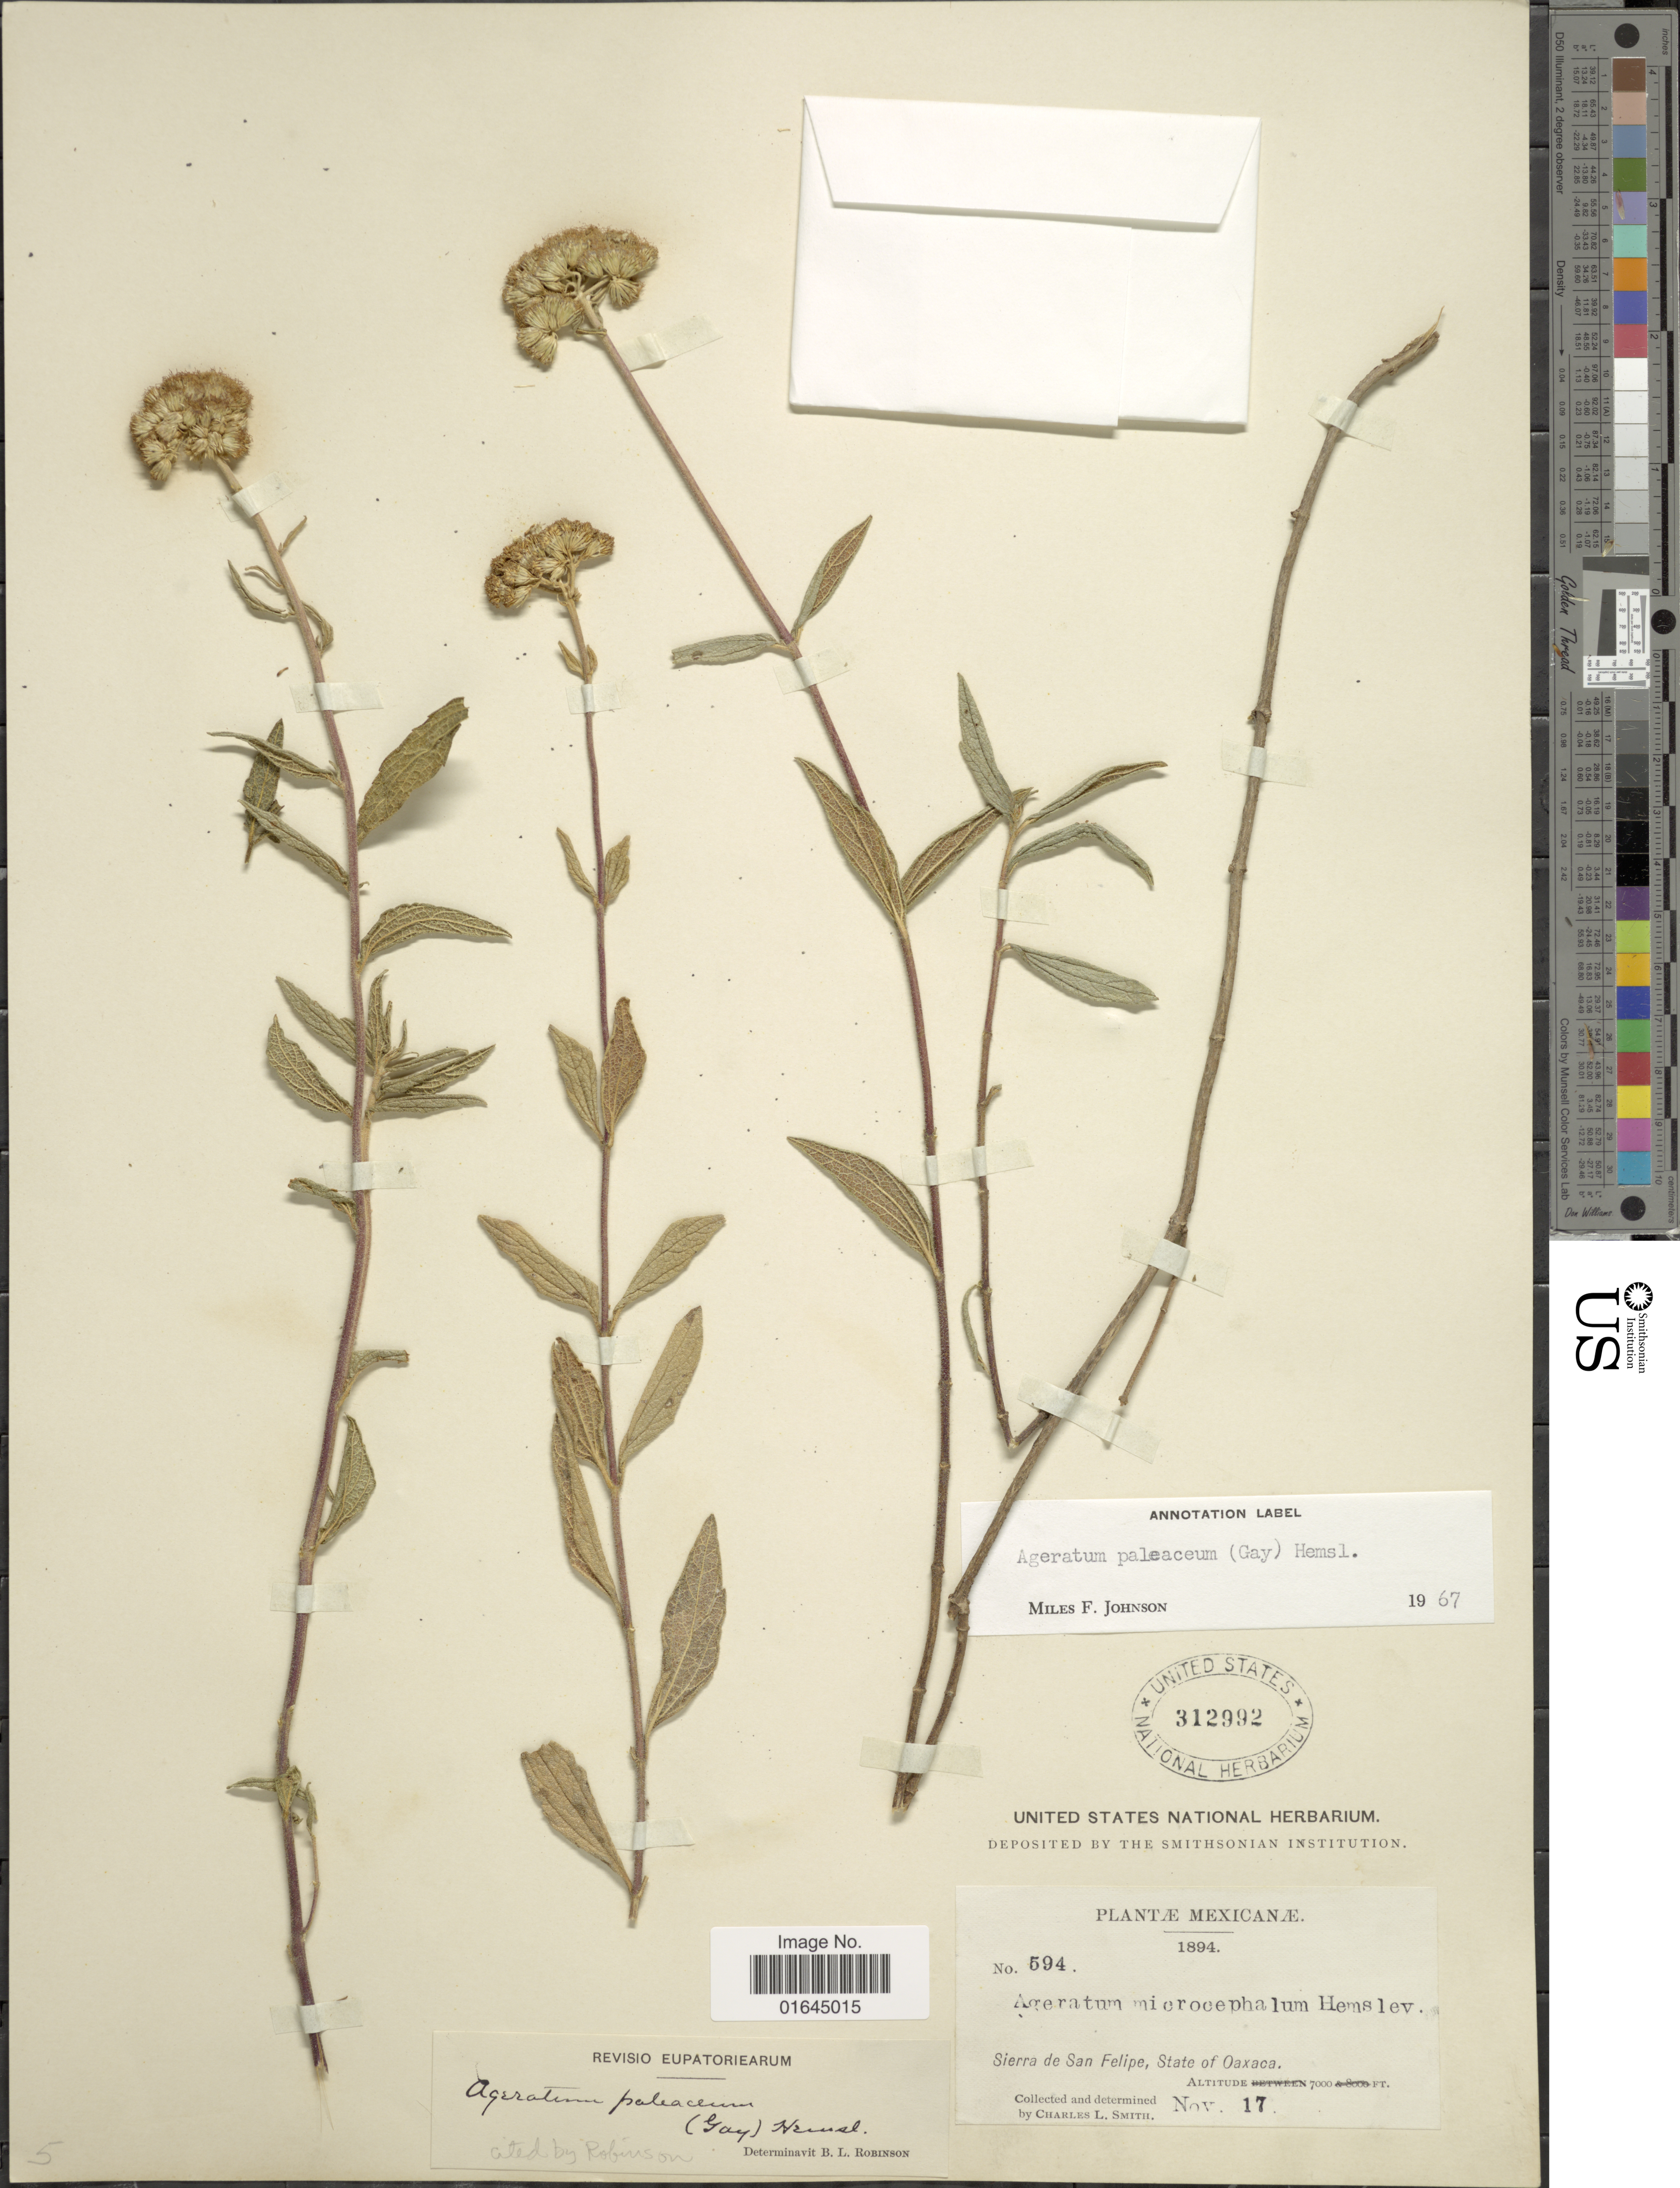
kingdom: Plantae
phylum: Tracheophyta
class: Magnoliopsida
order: Asterales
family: Asteraceae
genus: Ageratum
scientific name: Ageratum paleaceum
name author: (DC.) Hemsl.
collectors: C. L. Smith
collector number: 594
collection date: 1894-11-17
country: Mexico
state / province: Oaxaca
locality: Sierra de San Felipe.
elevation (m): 2134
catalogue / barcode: US 312992